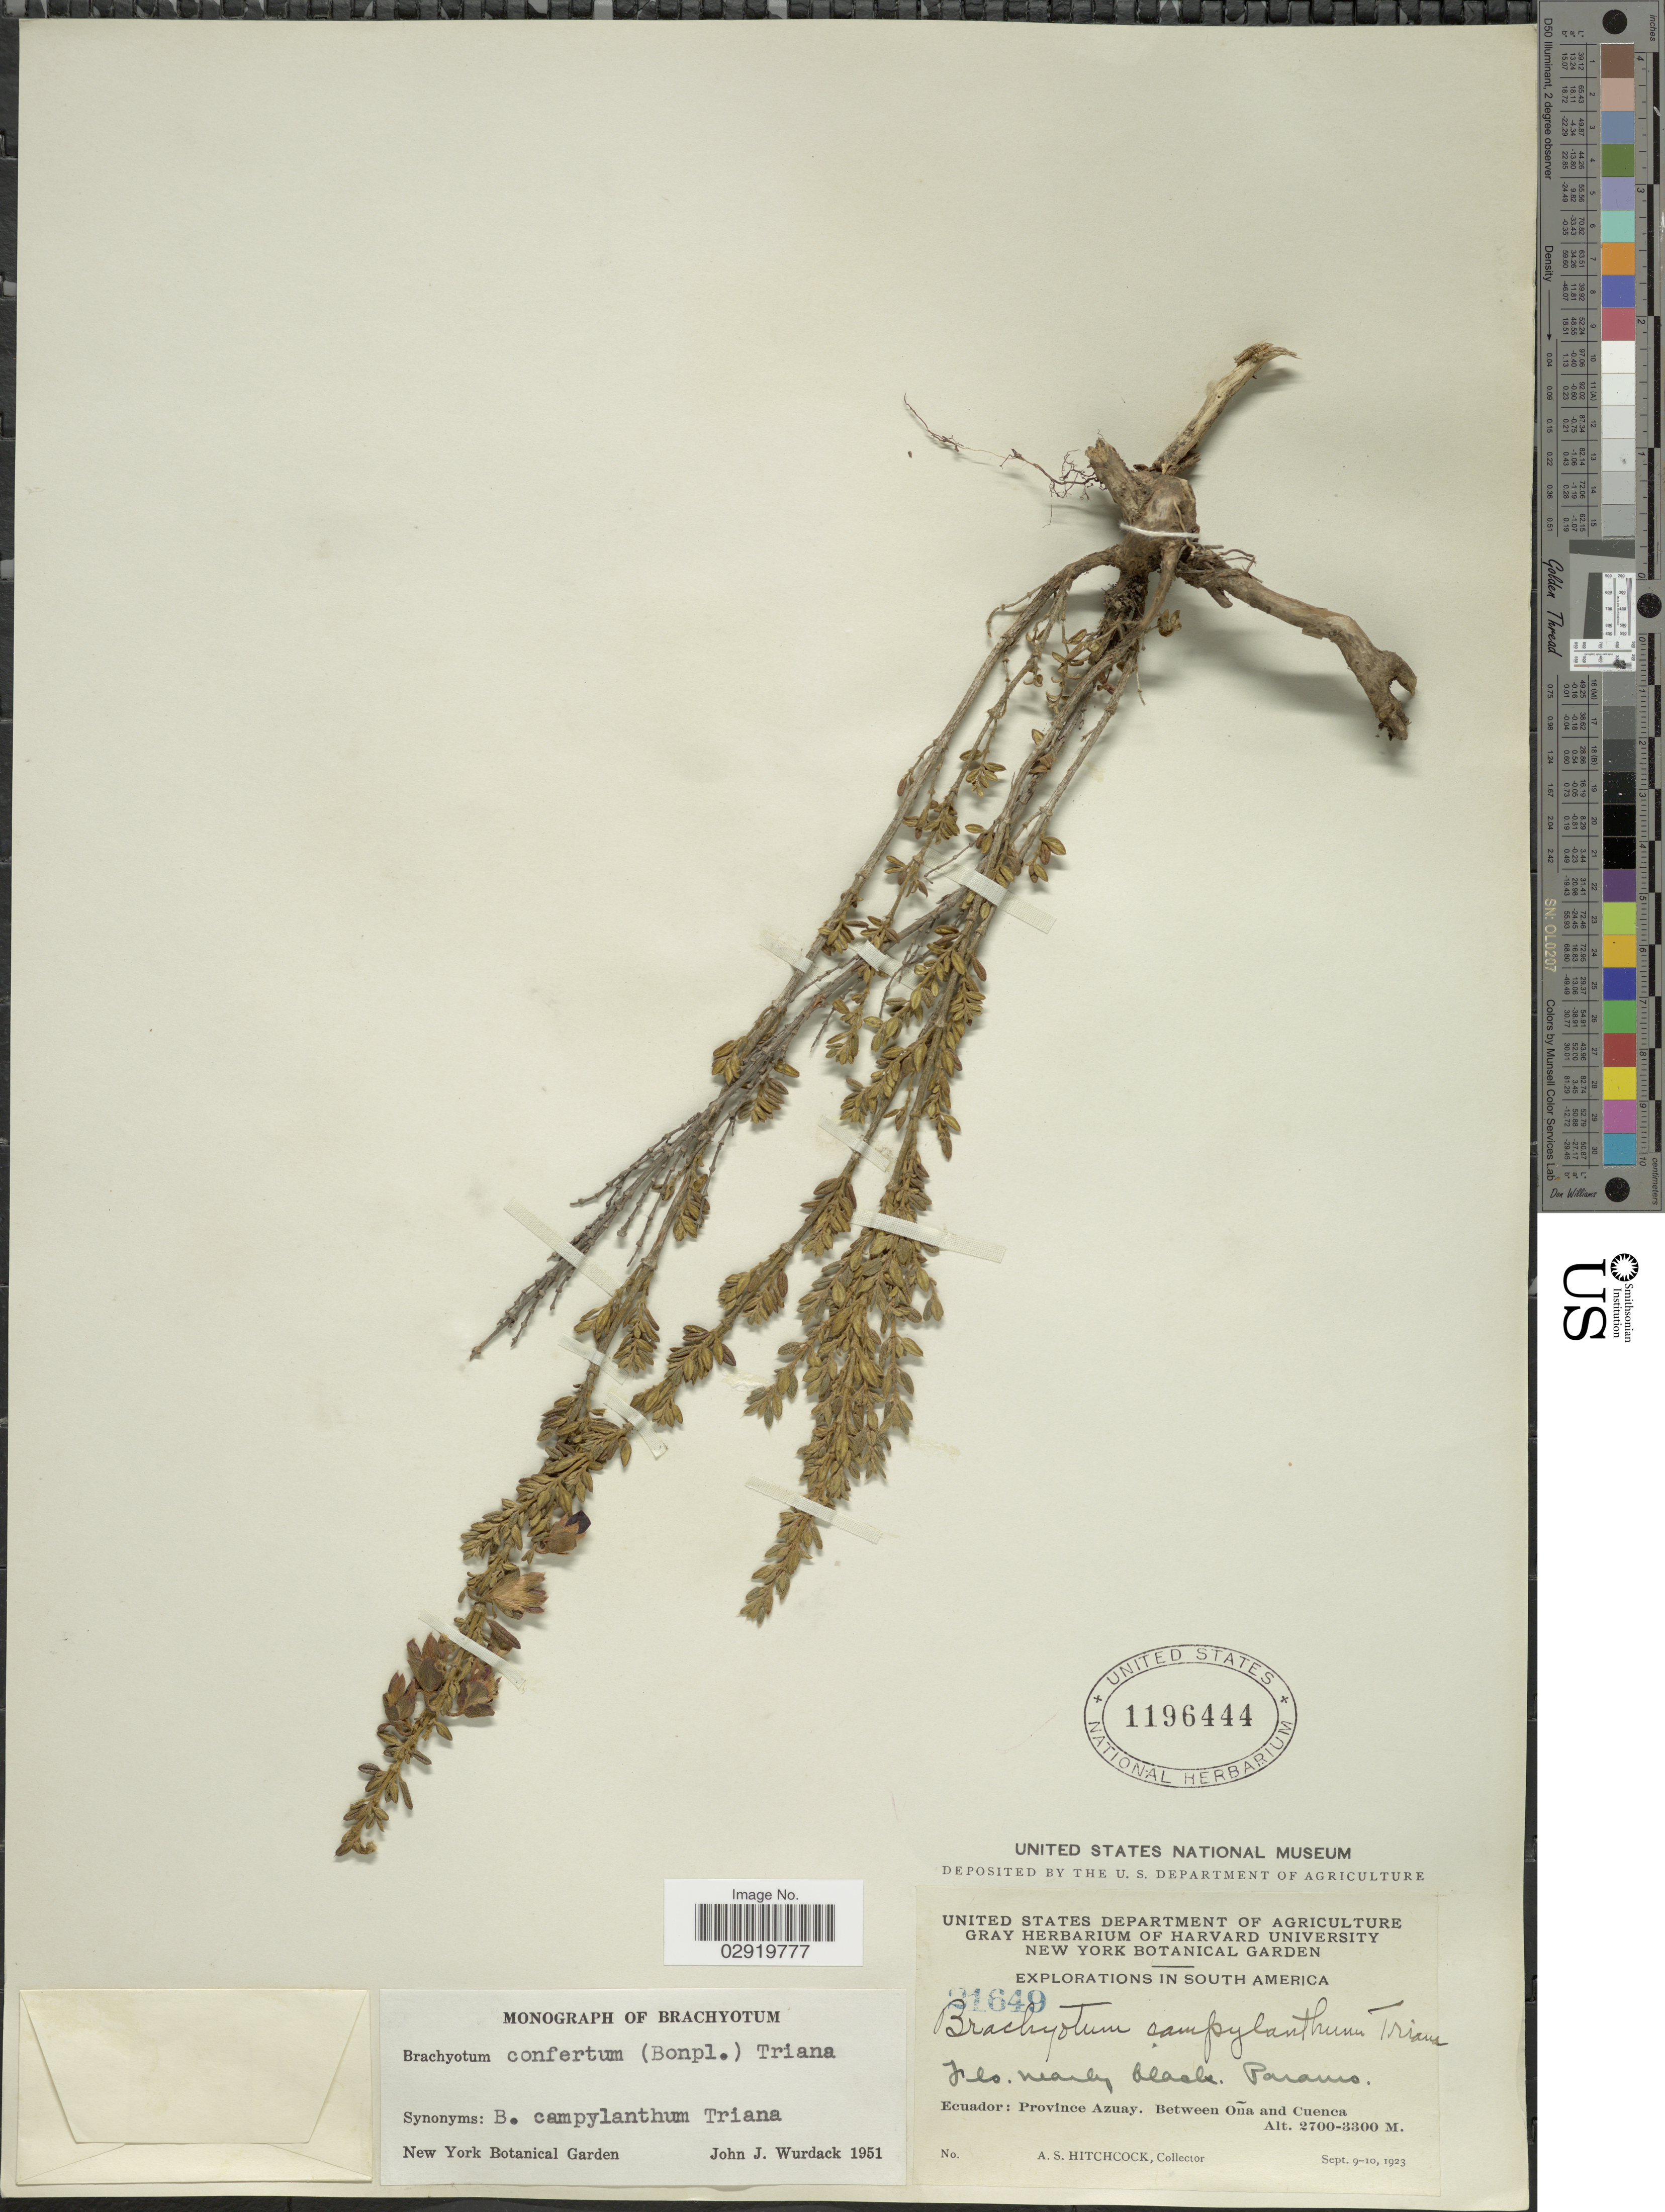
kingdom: Plantae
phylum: Tracheophyta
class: Magnoliopsida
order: Myrtales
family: Melastomataceae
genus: Brachyotum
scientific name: Brachyotum confertum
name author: (Bonpl.) Triana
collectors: A. S. Hitchcock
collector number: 21649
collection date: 1923-09-09/1923-09-10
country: Ecuador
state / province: Azuay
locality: Between Oña and Cuenca.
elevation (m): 2700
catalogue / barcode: US 1196444